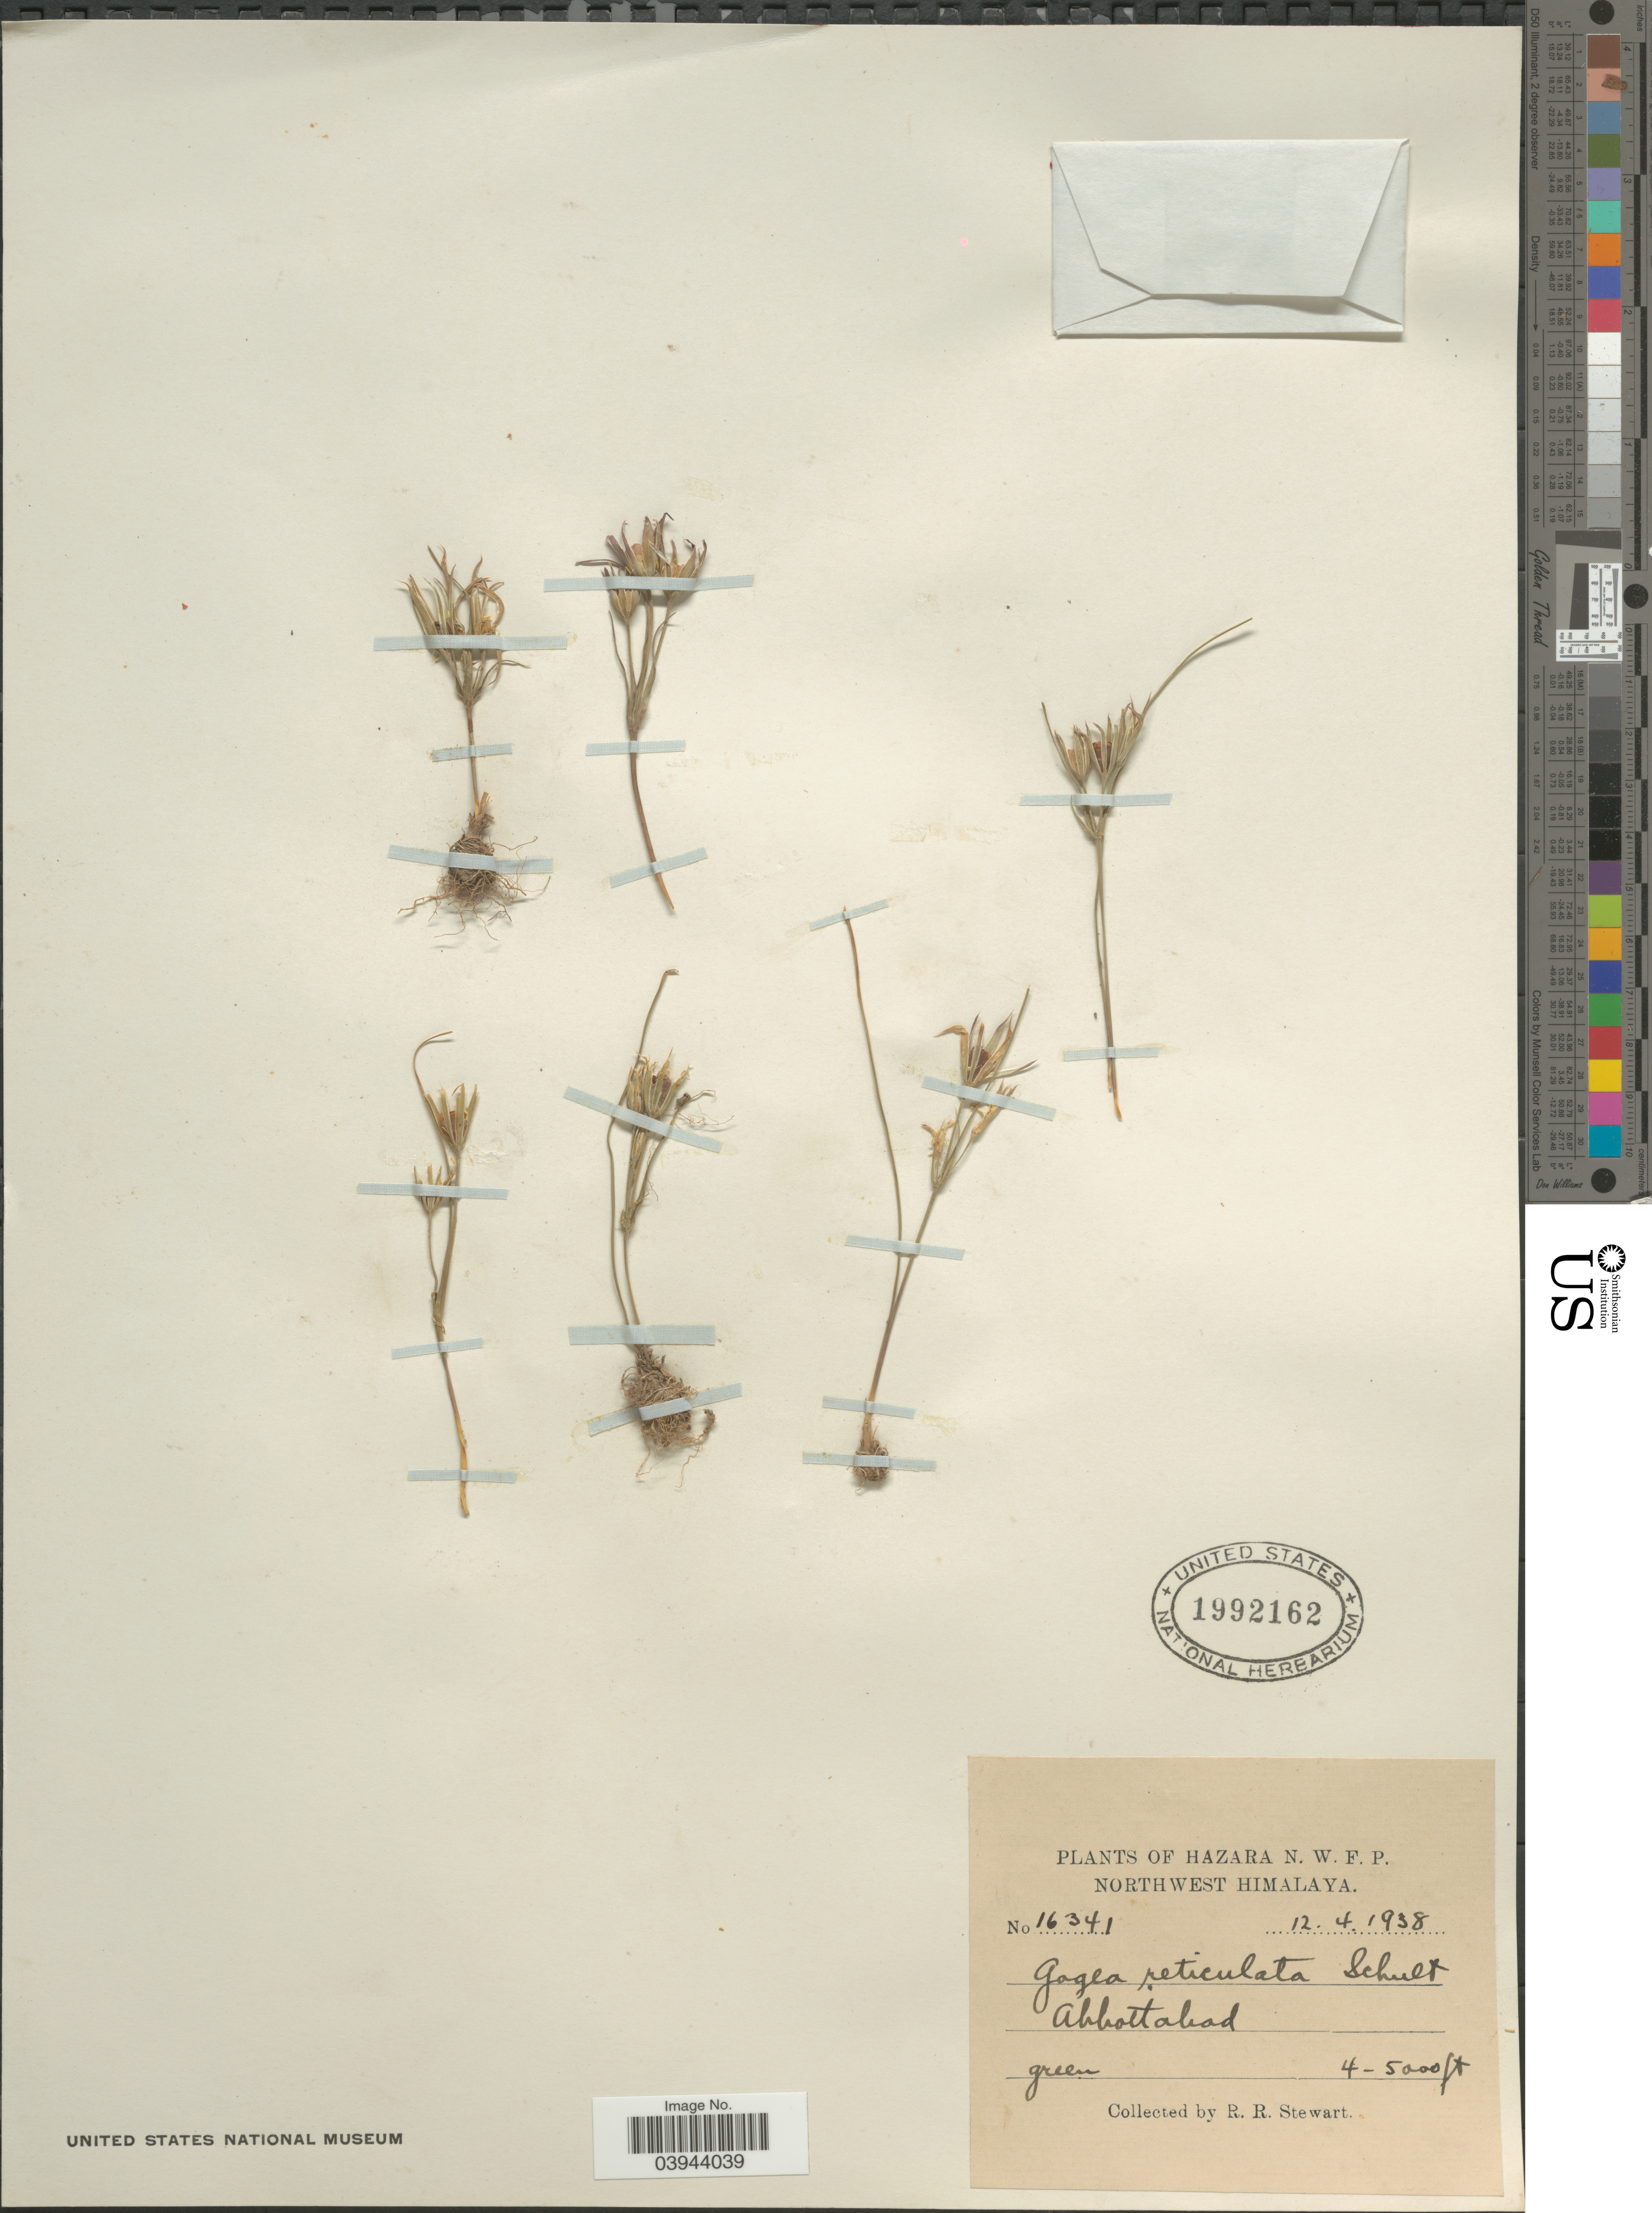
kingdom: Plantae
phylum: Tracheophyta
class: Liliopsida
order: Liliales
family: Liliaceae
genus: Gagea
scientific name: Gagea reticulata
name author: (Pall.) Schult. & Schult. f.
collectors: R. Stewart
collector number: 16341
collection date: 1938-04-12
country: Pakistan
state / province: Khyber Pakhtunkhwa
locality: Hazara N. W. F. P. Northwest Himalaya. Abbottabad.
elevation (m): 1219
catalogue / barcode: US 1992162